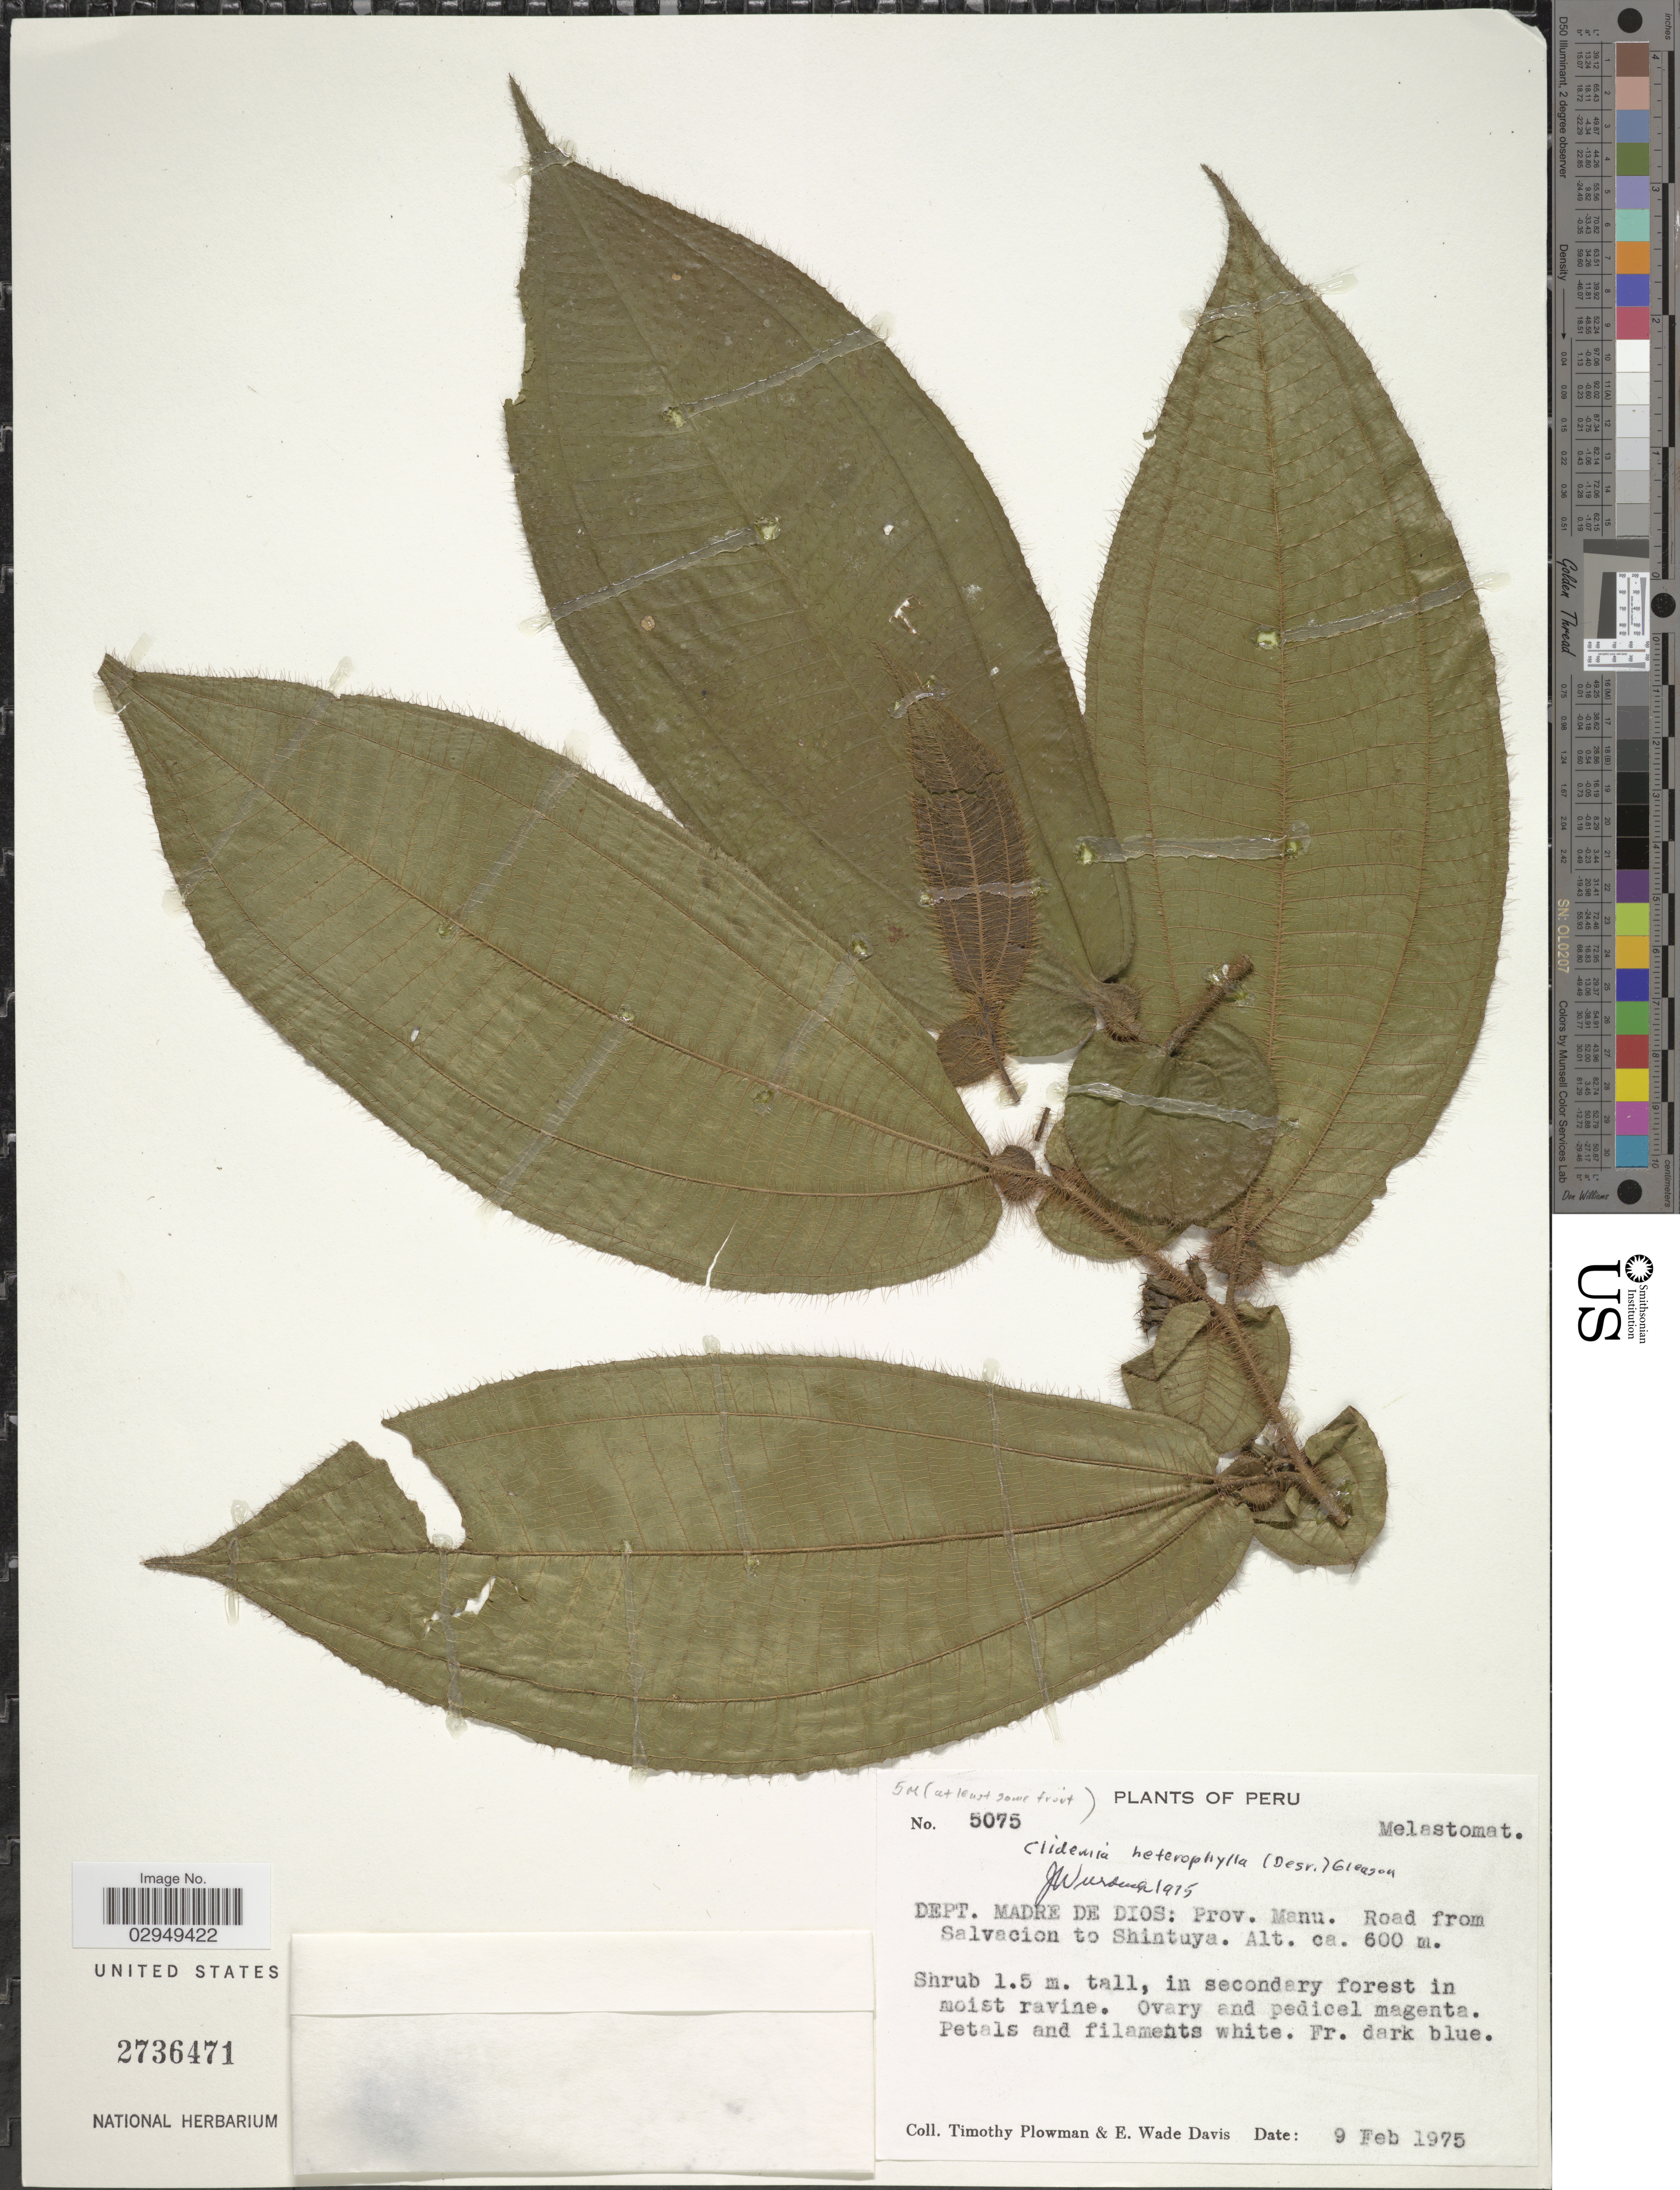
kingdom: Plantae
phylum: Tracheophyta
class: Magnoliopsida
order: Myrtales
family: Melastomataceae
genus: Clidemia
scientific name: Clidemia heterophylla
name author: Steud.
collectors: T. Plowman & E. W. Davis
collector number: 5075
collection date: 1975-02-09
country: Peru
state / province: Madre de Dios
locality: Dept. Madre de Dios: Prov. Manu. Road from Salvacion to Shintuya.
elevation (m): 600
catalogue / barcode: US 2736471